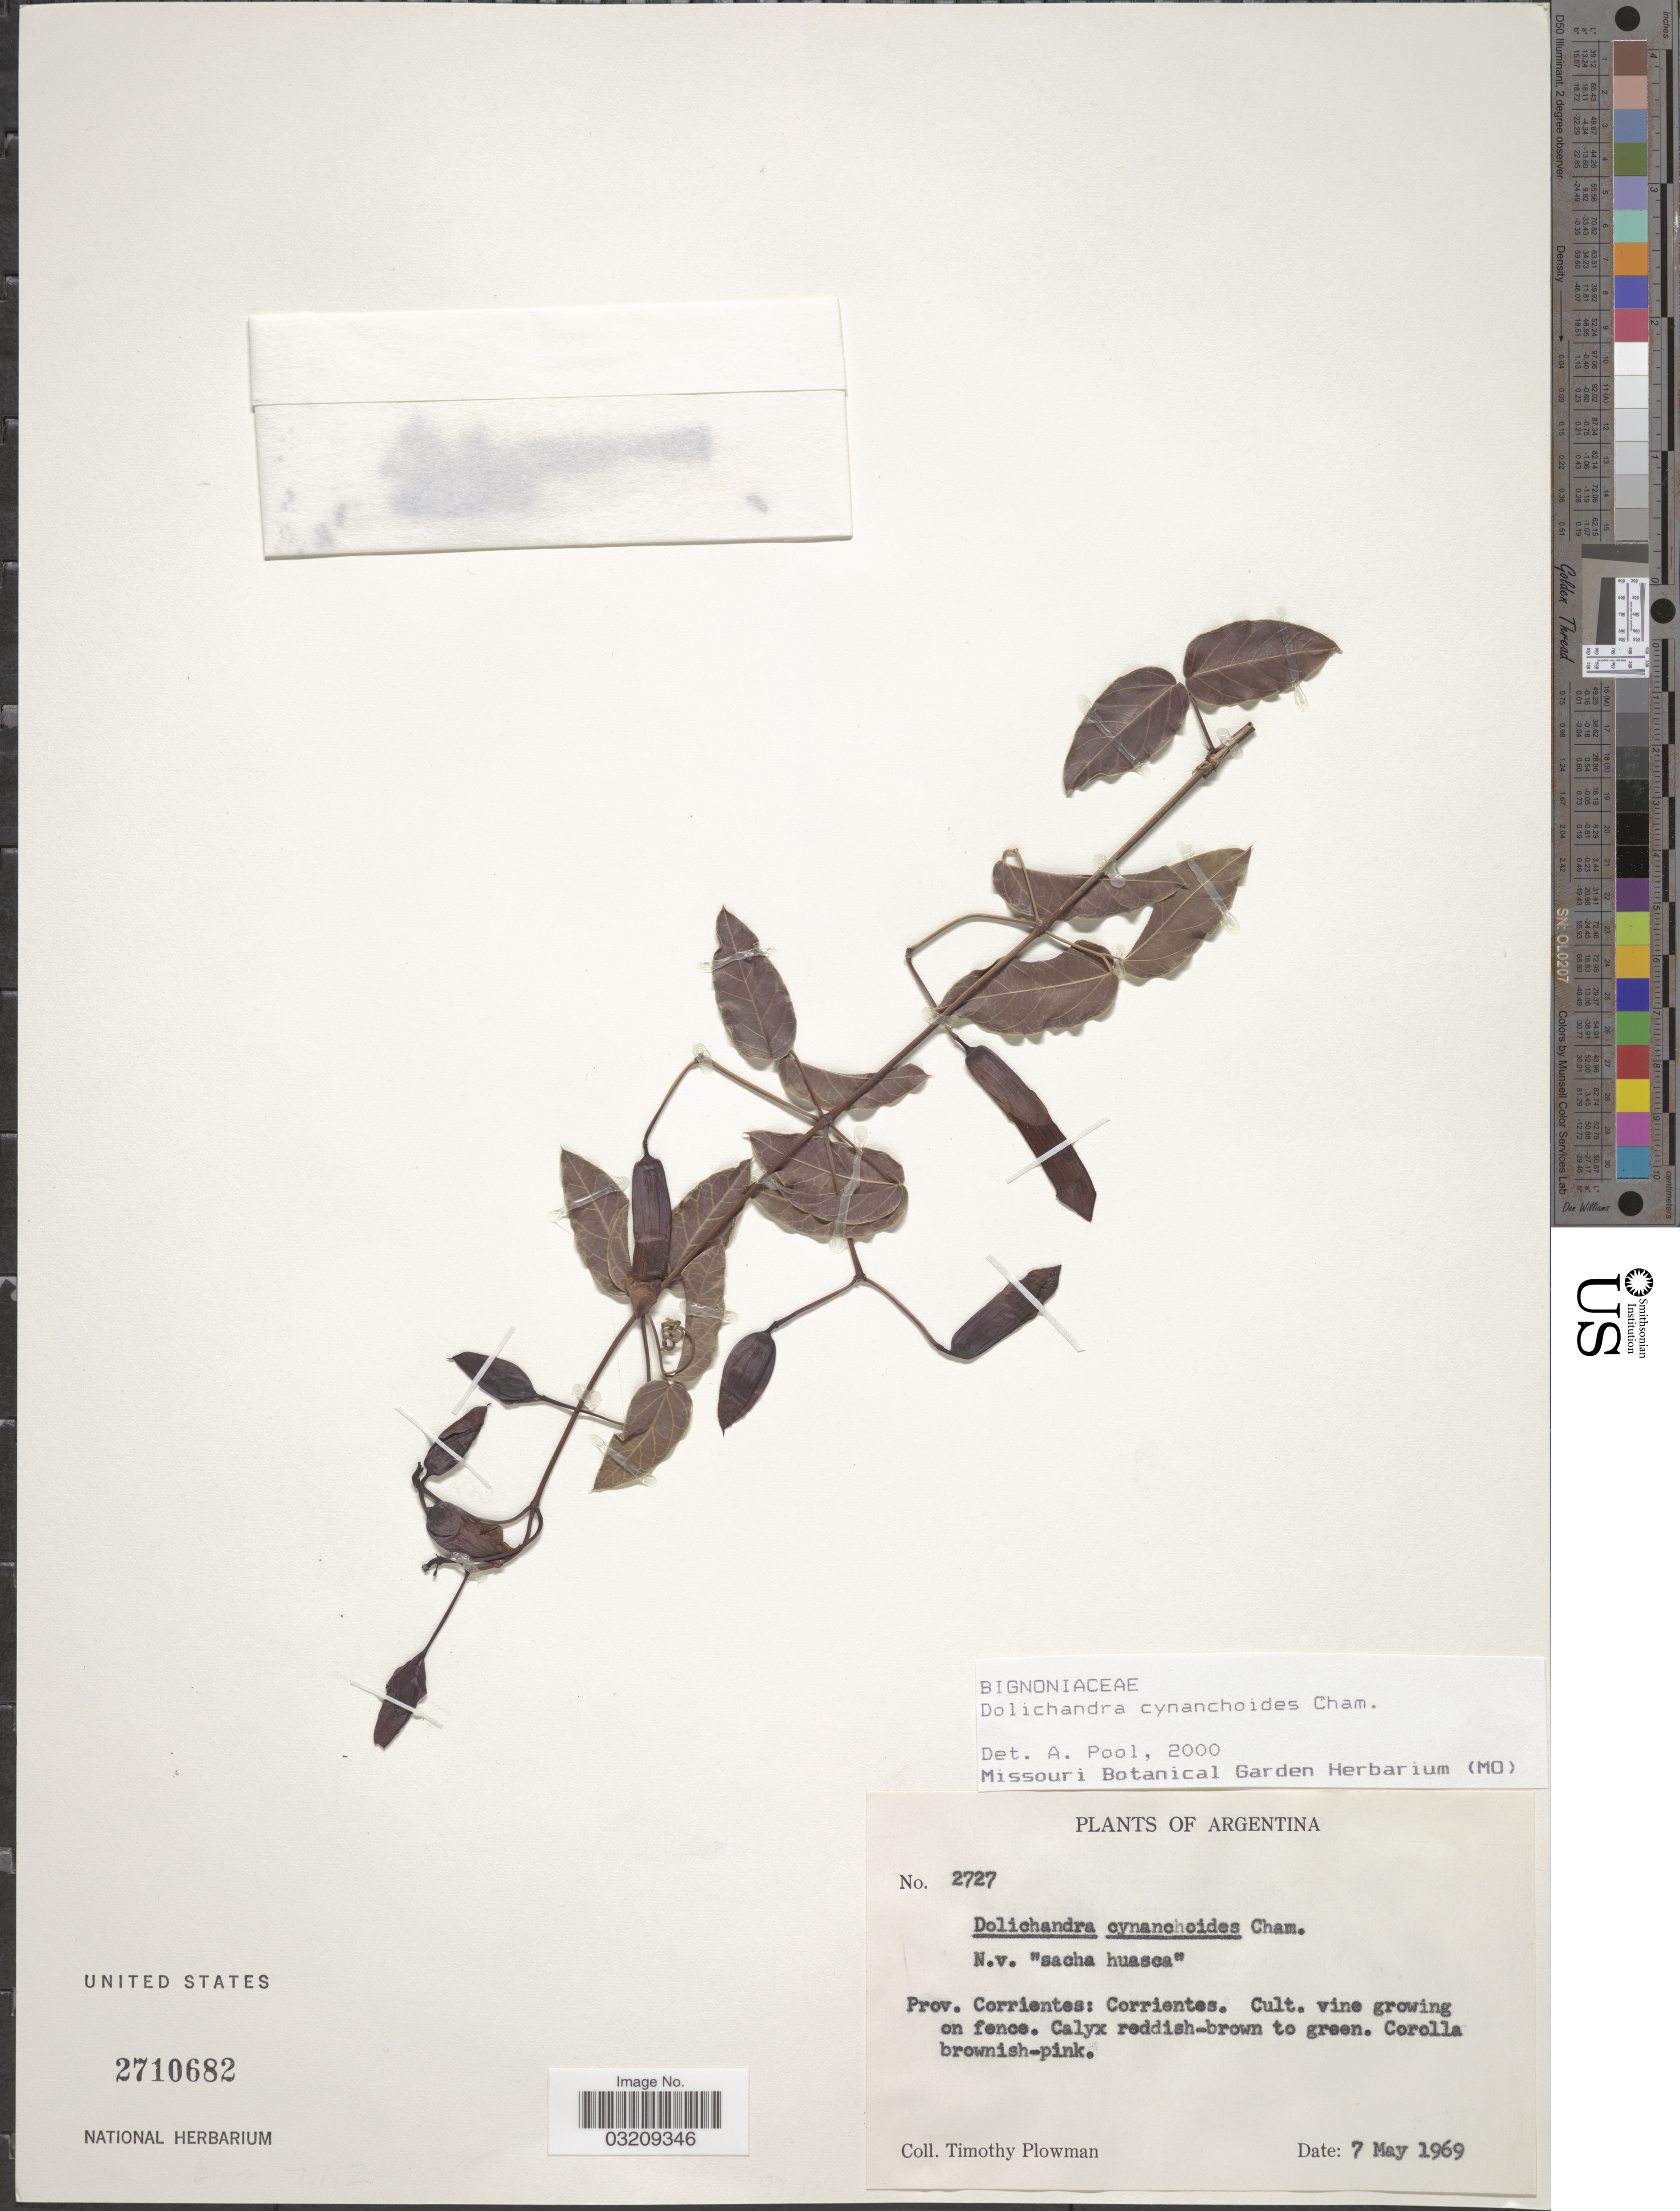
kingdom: Plantae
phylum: Tracheophyta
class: Magnoliopsida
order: Lamiales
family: Bignoniaceae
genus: Dolichandra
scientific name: Dolichandra cynanchoides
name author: Cham.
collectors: T. Plowman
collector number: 2727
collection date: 1969-05-07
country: Argentina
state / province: Corrientes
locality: Corrientes.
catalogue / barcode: US 2710682